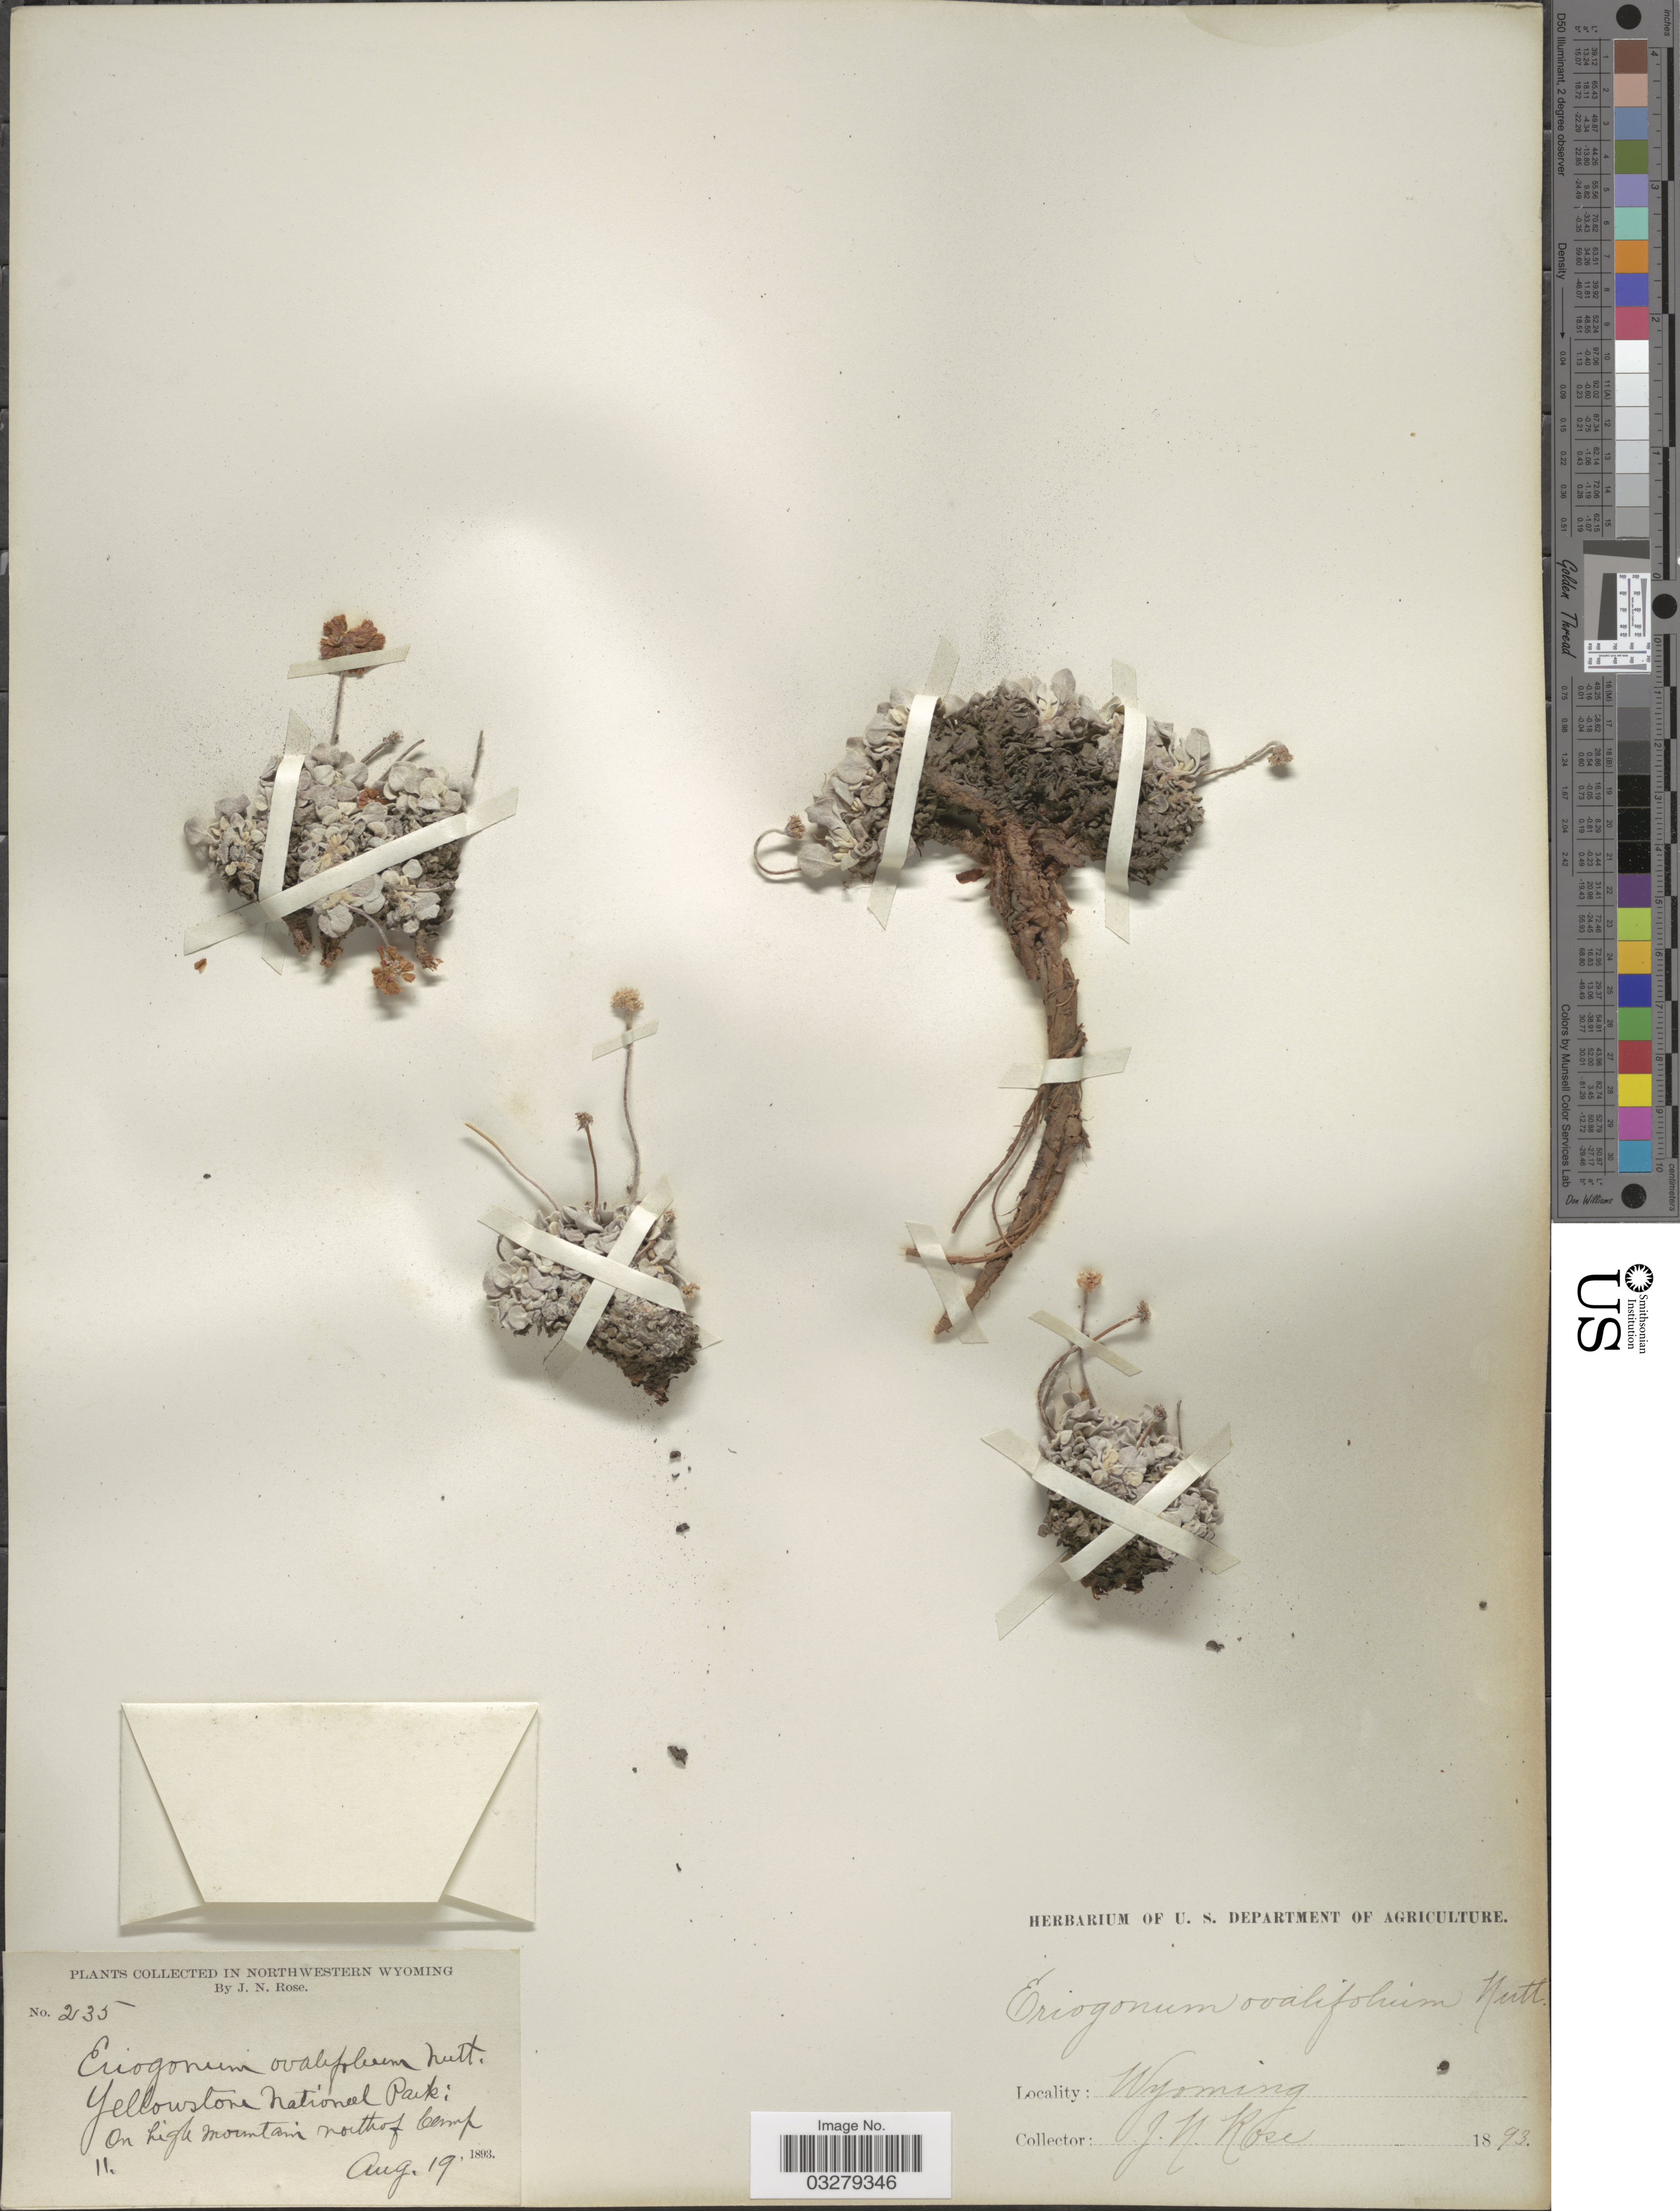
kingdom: Plantae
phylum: Tracheophyta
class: Magnoliopsida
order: Caryophyllales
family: Polygonaceae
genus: Eriogonum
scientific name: Eriogonum ovalifolium var. depressum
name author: Blank.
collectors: J. N. Rose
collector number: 235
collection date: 1893-08-19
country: United States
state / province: Wyoming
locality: Northwestern Wyoming, Yellowstone National Park: On high mountains north of Camp 11.